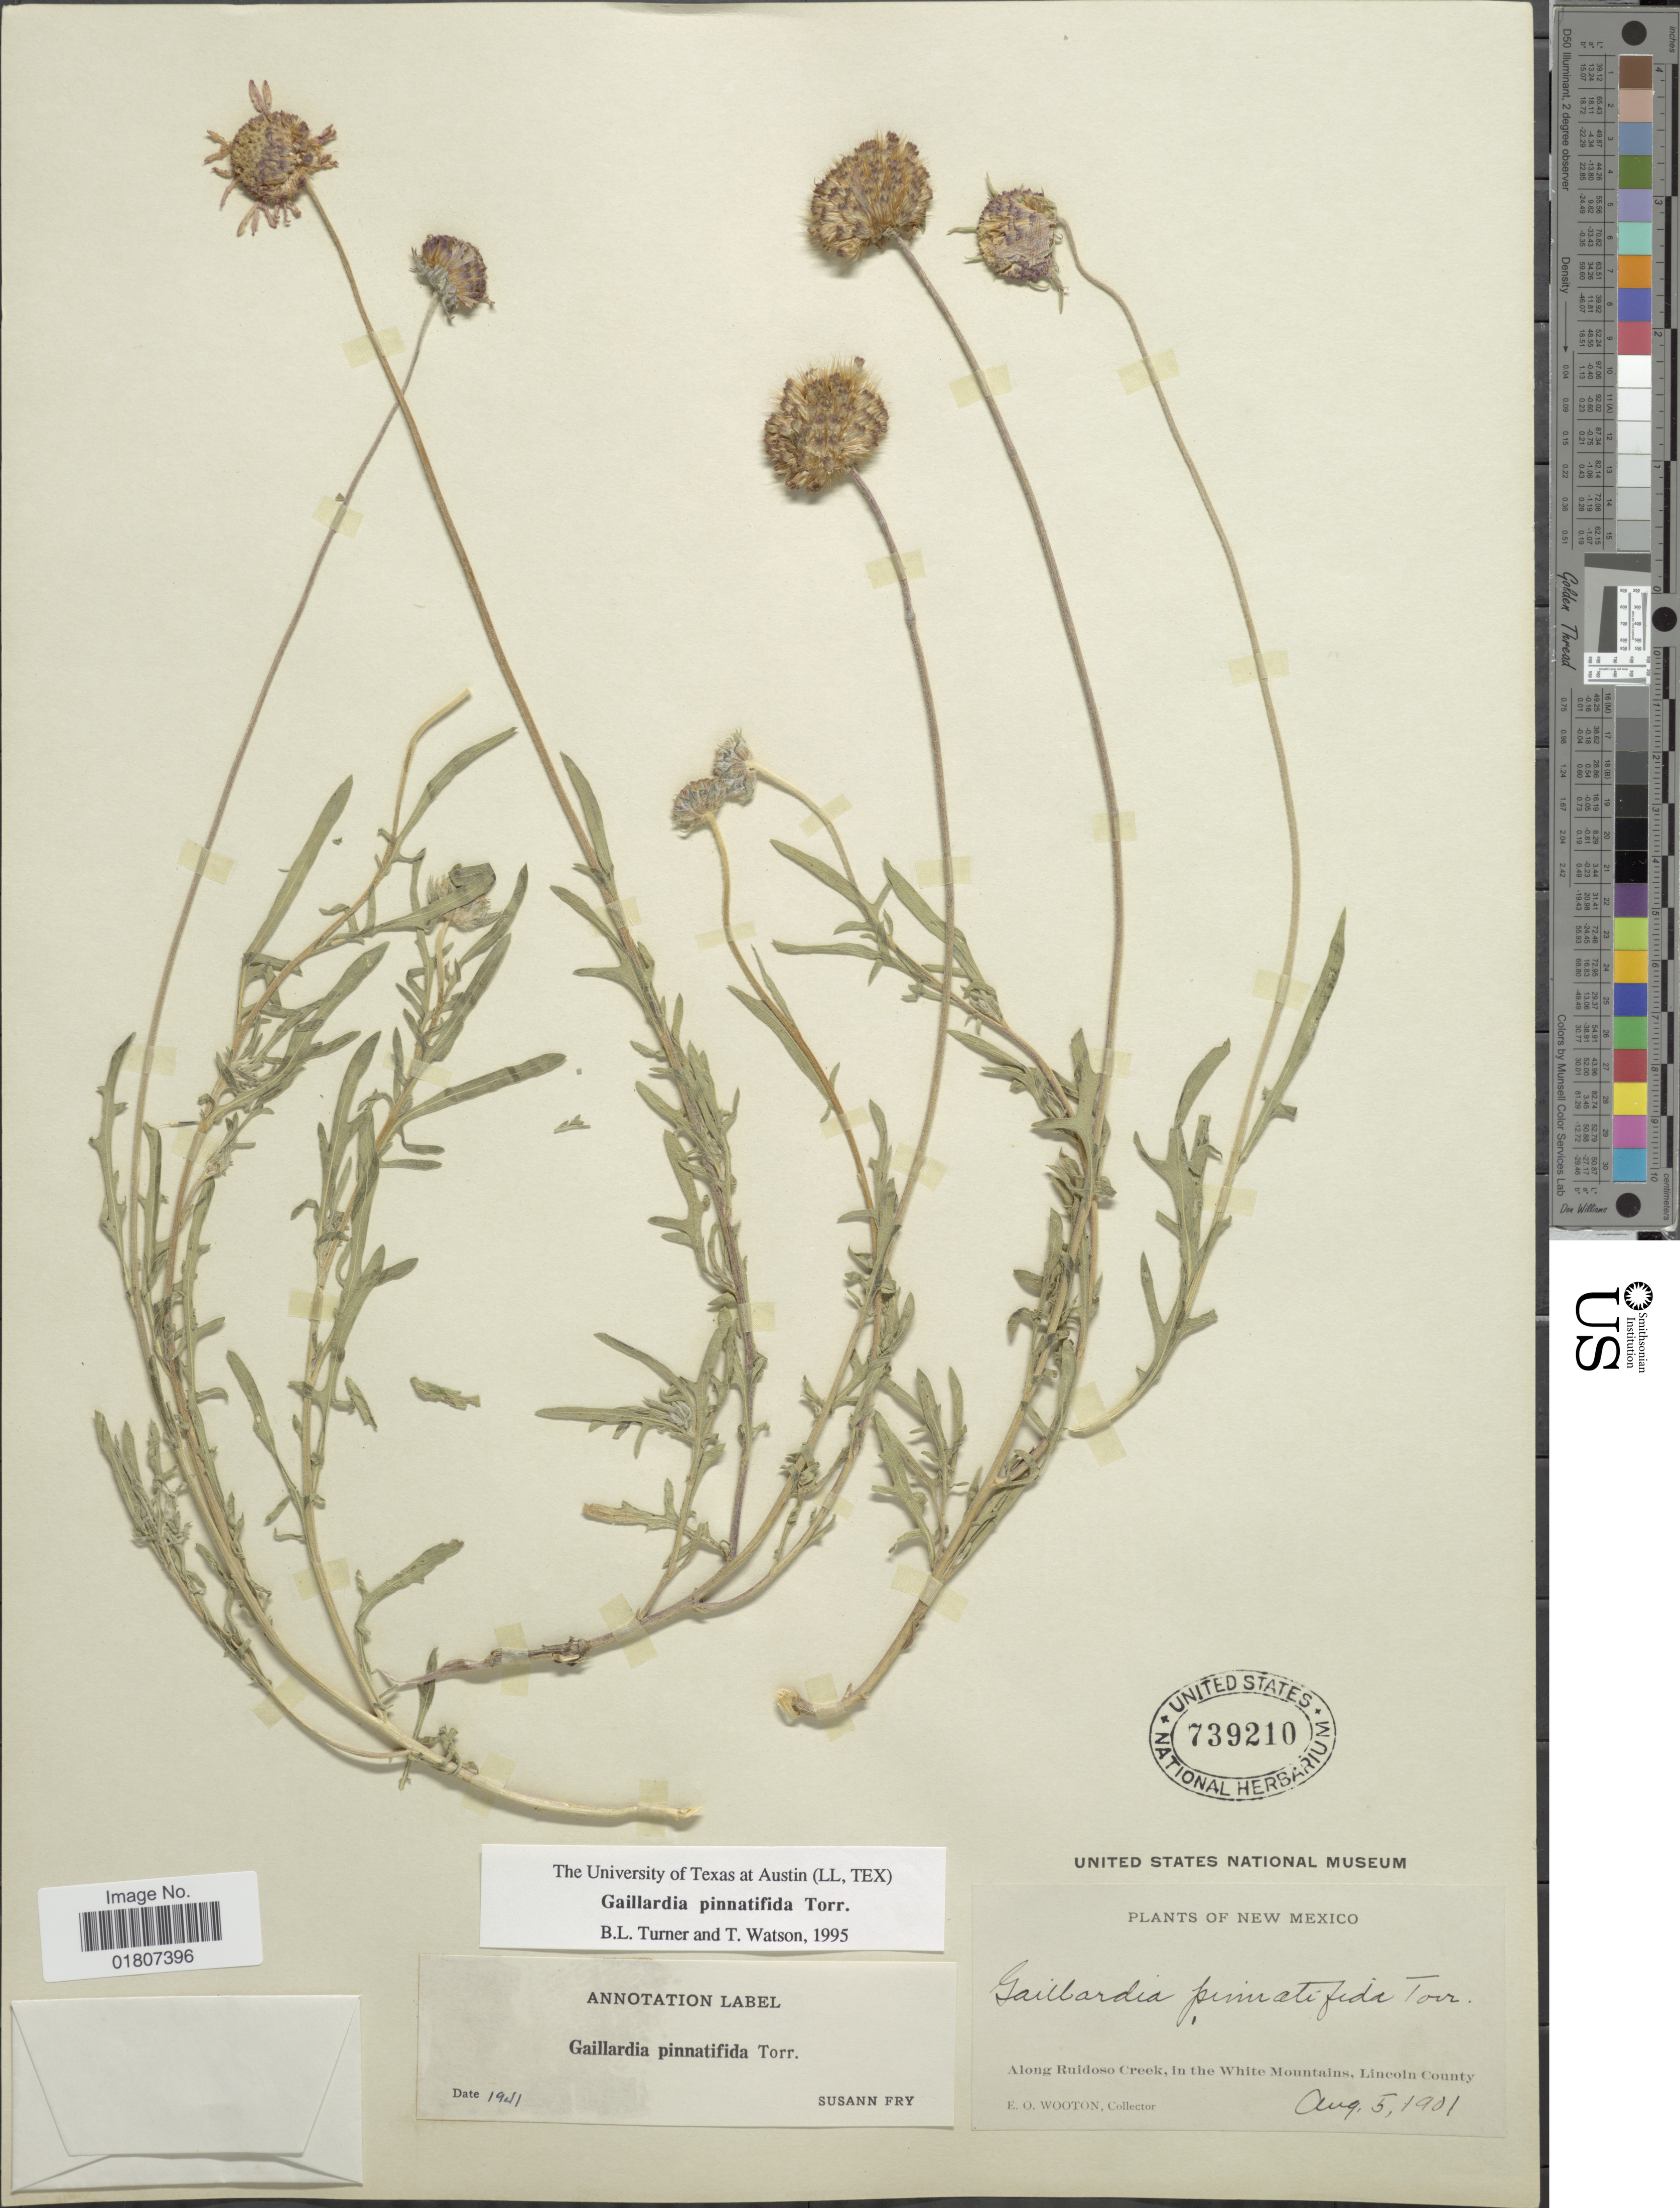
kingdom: Plantae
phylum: Tracheophyta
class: Magnoliopsida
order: Asterales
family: Asteraceae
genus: Gaillardia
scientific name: Gaillardia pinnatifida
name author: Torr.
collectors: E. O. Wooton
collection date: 1901-08-05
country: United States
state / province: New Mexico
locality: Along Ruidoso Creek, in the White Mountains, Lincoln County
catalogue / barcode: US 739210